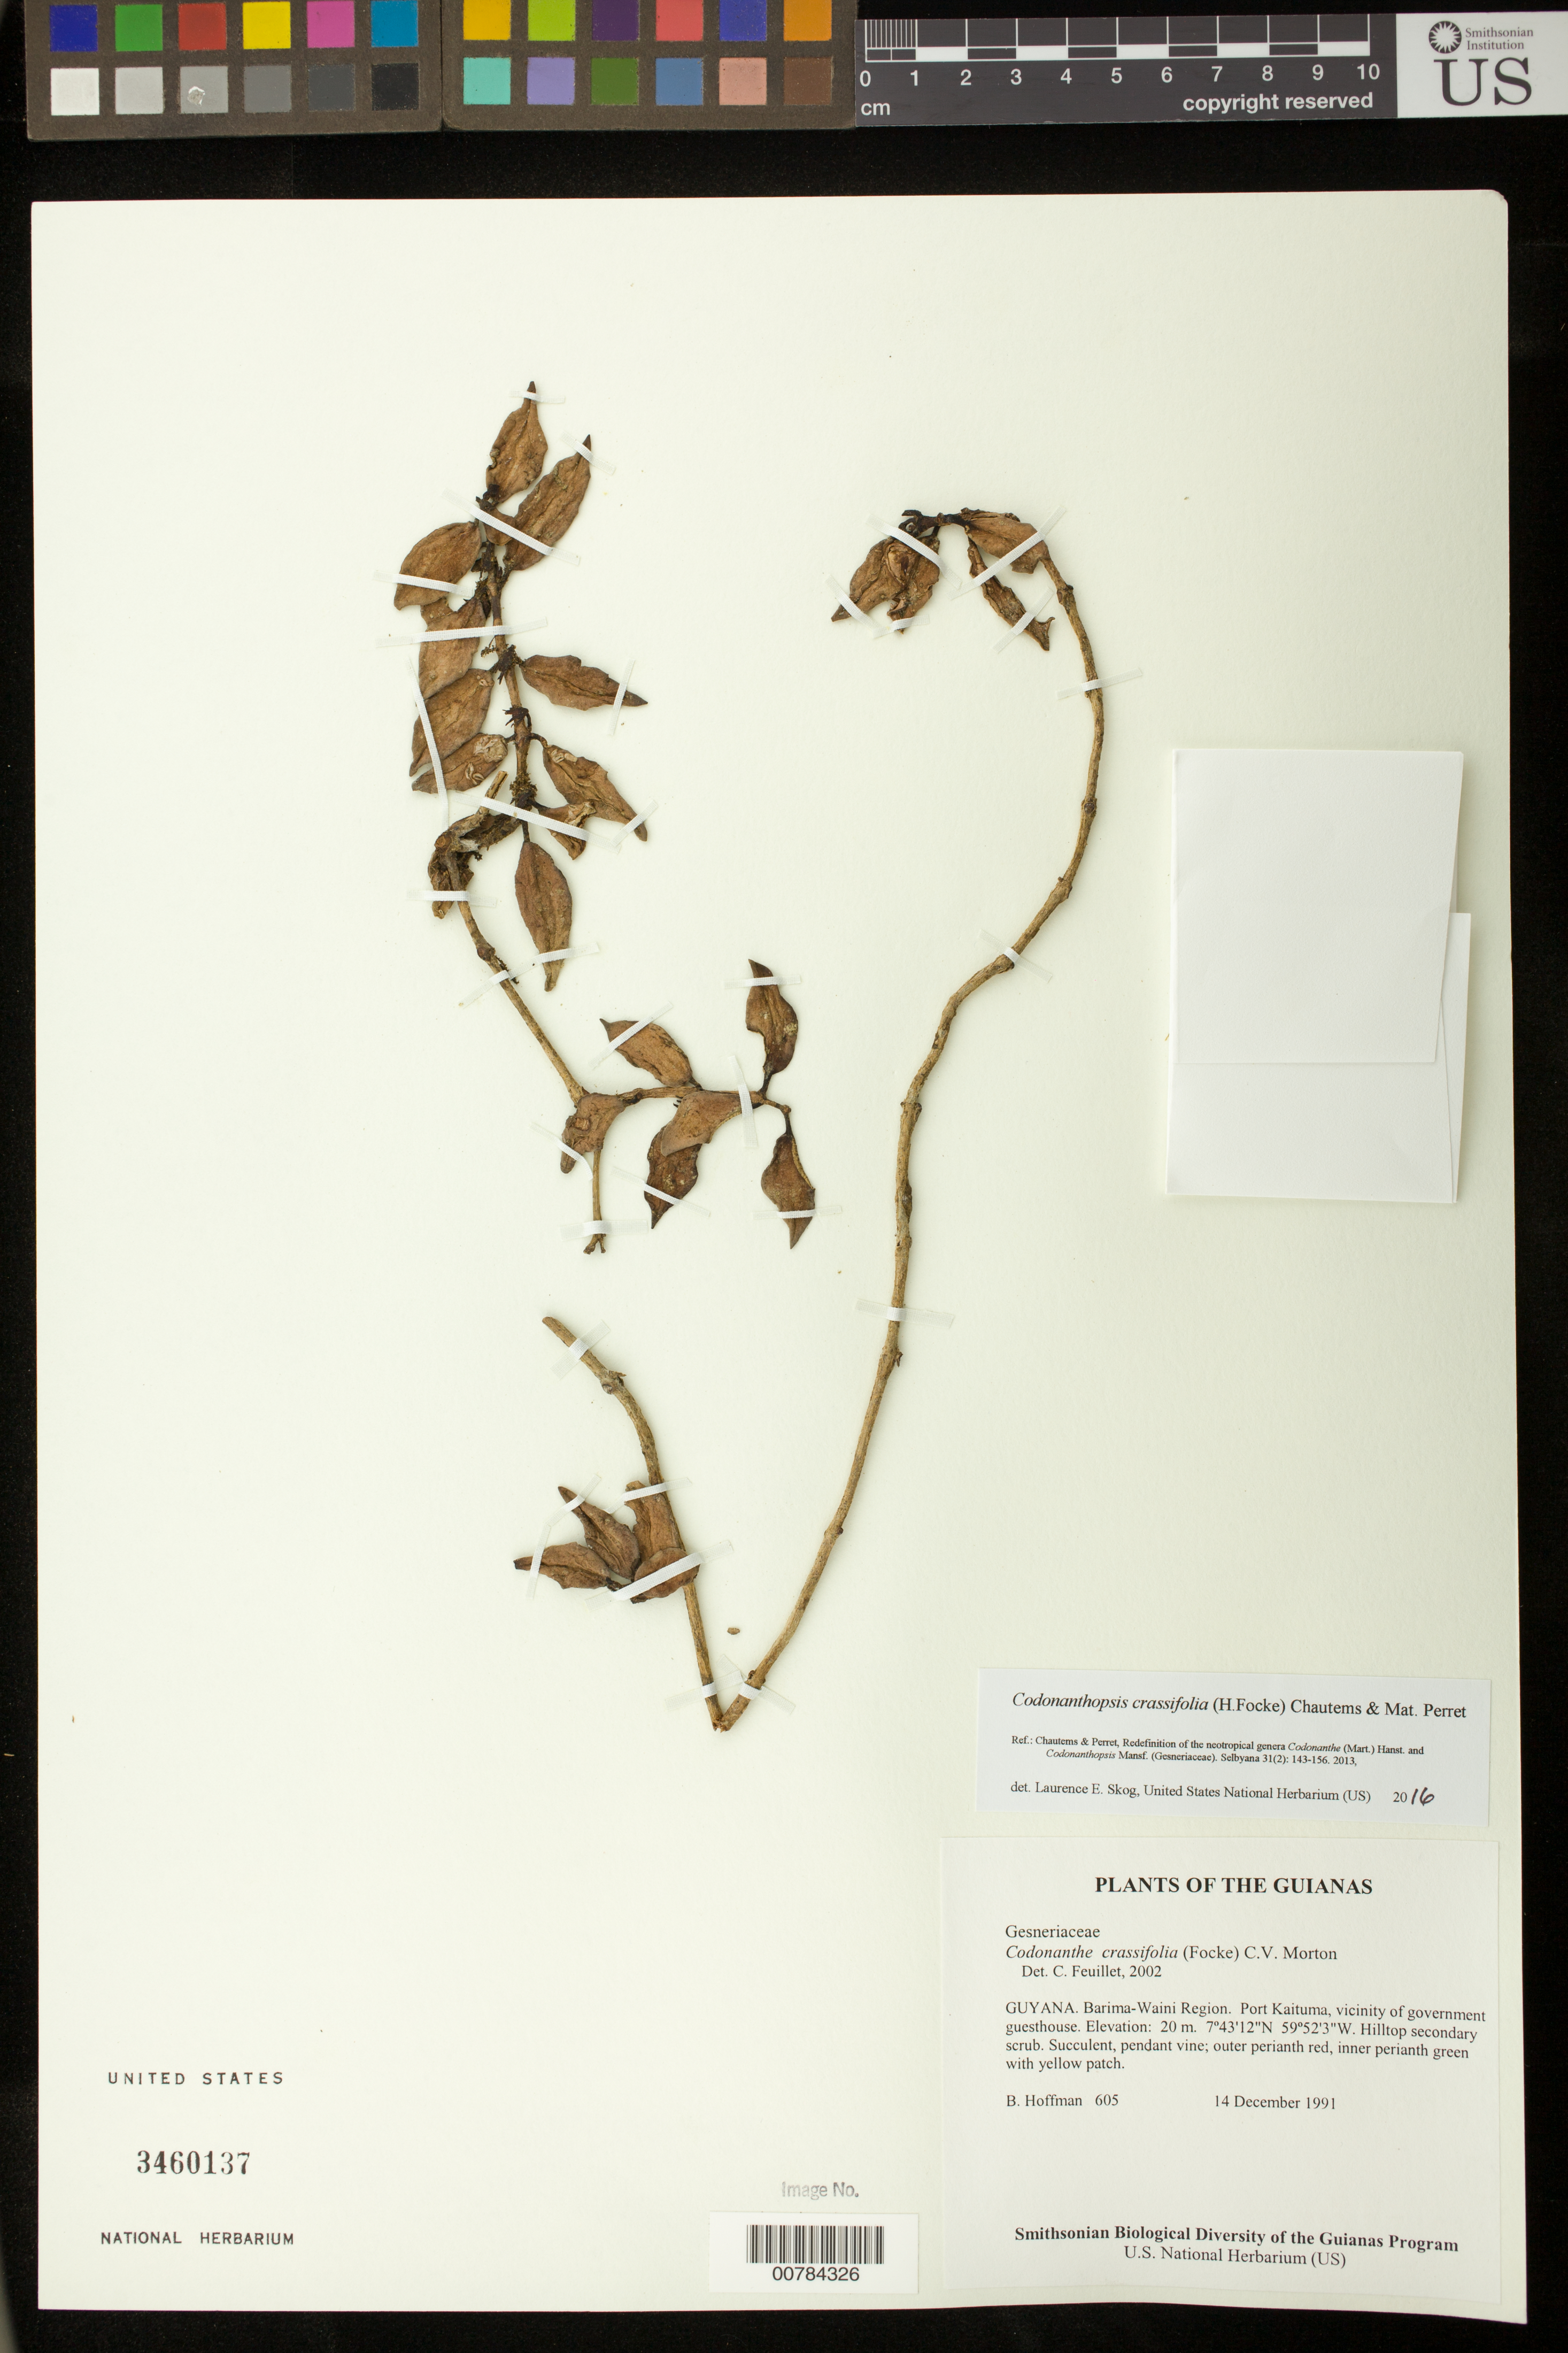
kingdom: Plantae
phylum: Tracheophyta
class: Magnoliopsida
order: Lamiales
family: Gesneriaceae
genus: Codonanthopsis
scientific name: Codonanthopsis crassifolia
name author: (H. Focke) Chautems & Mat.Perret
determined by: Skog, Laurence E.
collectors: B. Hoffman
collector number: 605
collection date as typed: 14 December 1991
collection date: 1991-12-14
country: Guyana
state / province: Barima-Waini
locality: Port Kaituma, vicinity of government guesthouse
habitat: Hilltop secondary scrub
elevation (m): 20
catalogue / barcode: US 3460137